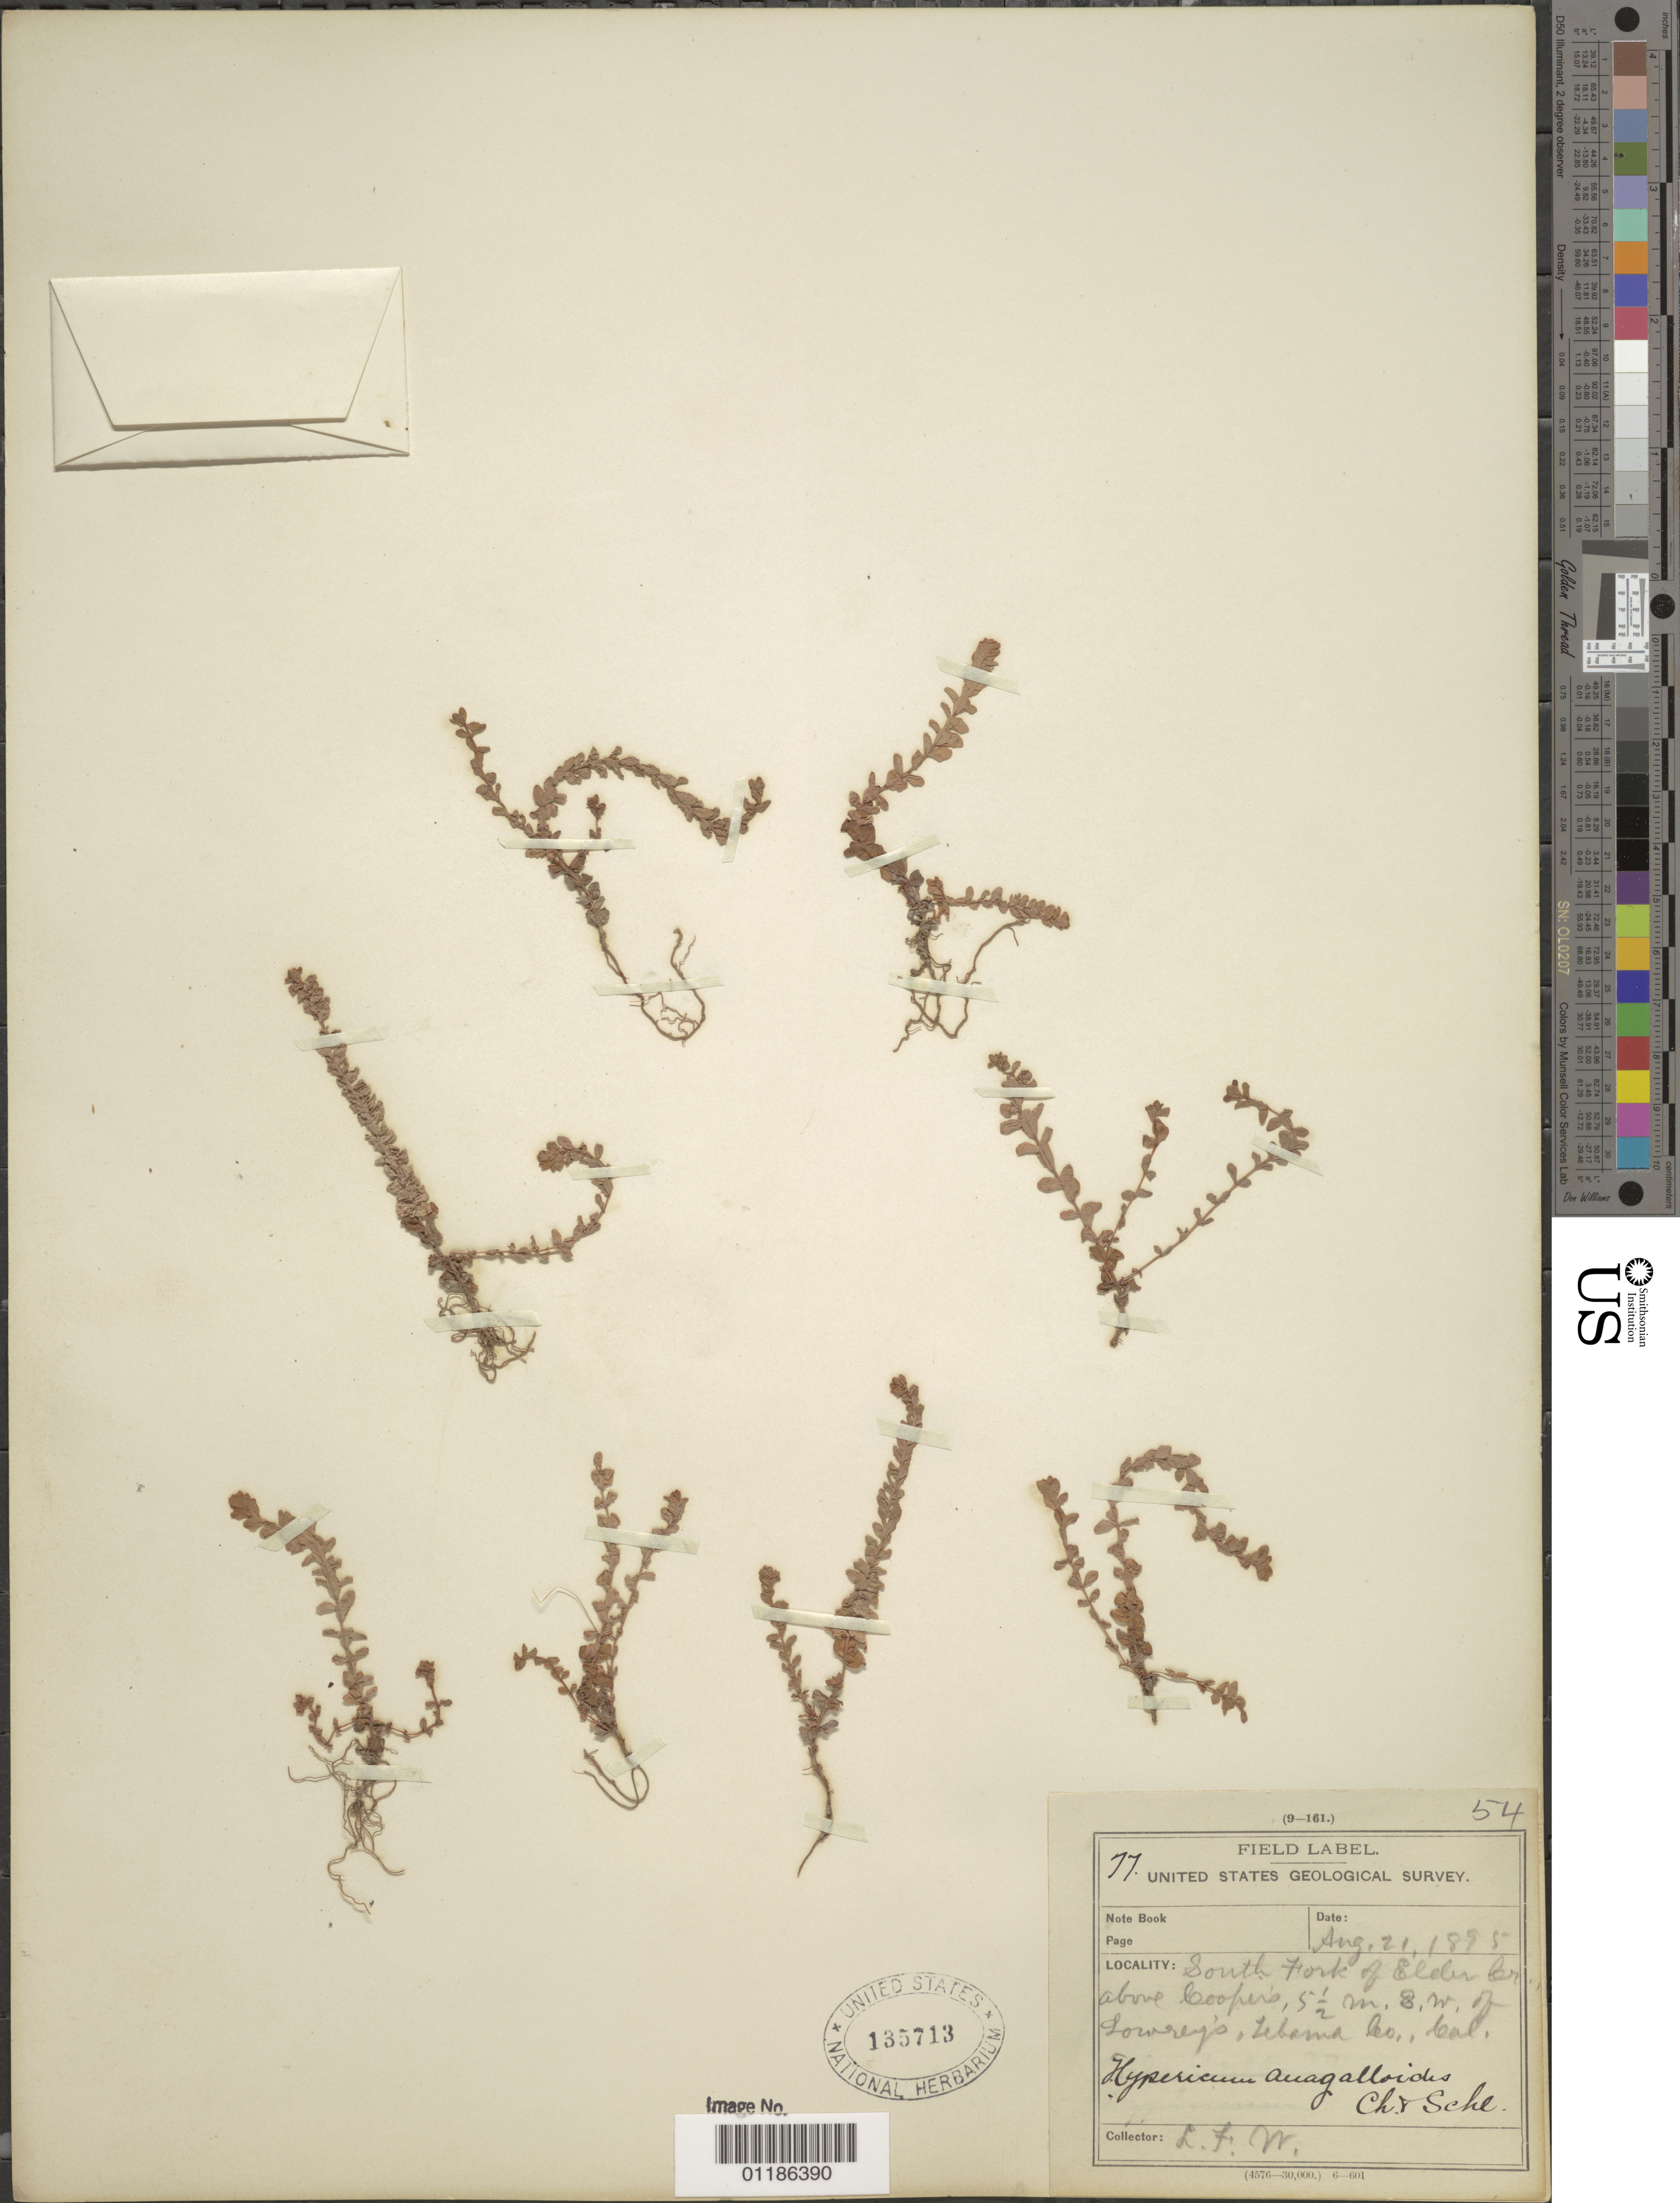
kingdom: Plantae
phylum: Tracheophyta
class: Magnoliopsida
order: Malpighiales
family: Hypericaceae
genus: Hypericum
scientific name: Hypericum anagalloides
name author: Cham. & Schltdl.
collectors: L. F. Ward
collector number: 77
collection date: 1895-08-21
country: United States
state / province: California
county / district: Tehama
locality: south fork of Elder Creek above Cooper's, 5.5 m. S.W. of Lowrey's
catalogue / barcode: US 135713